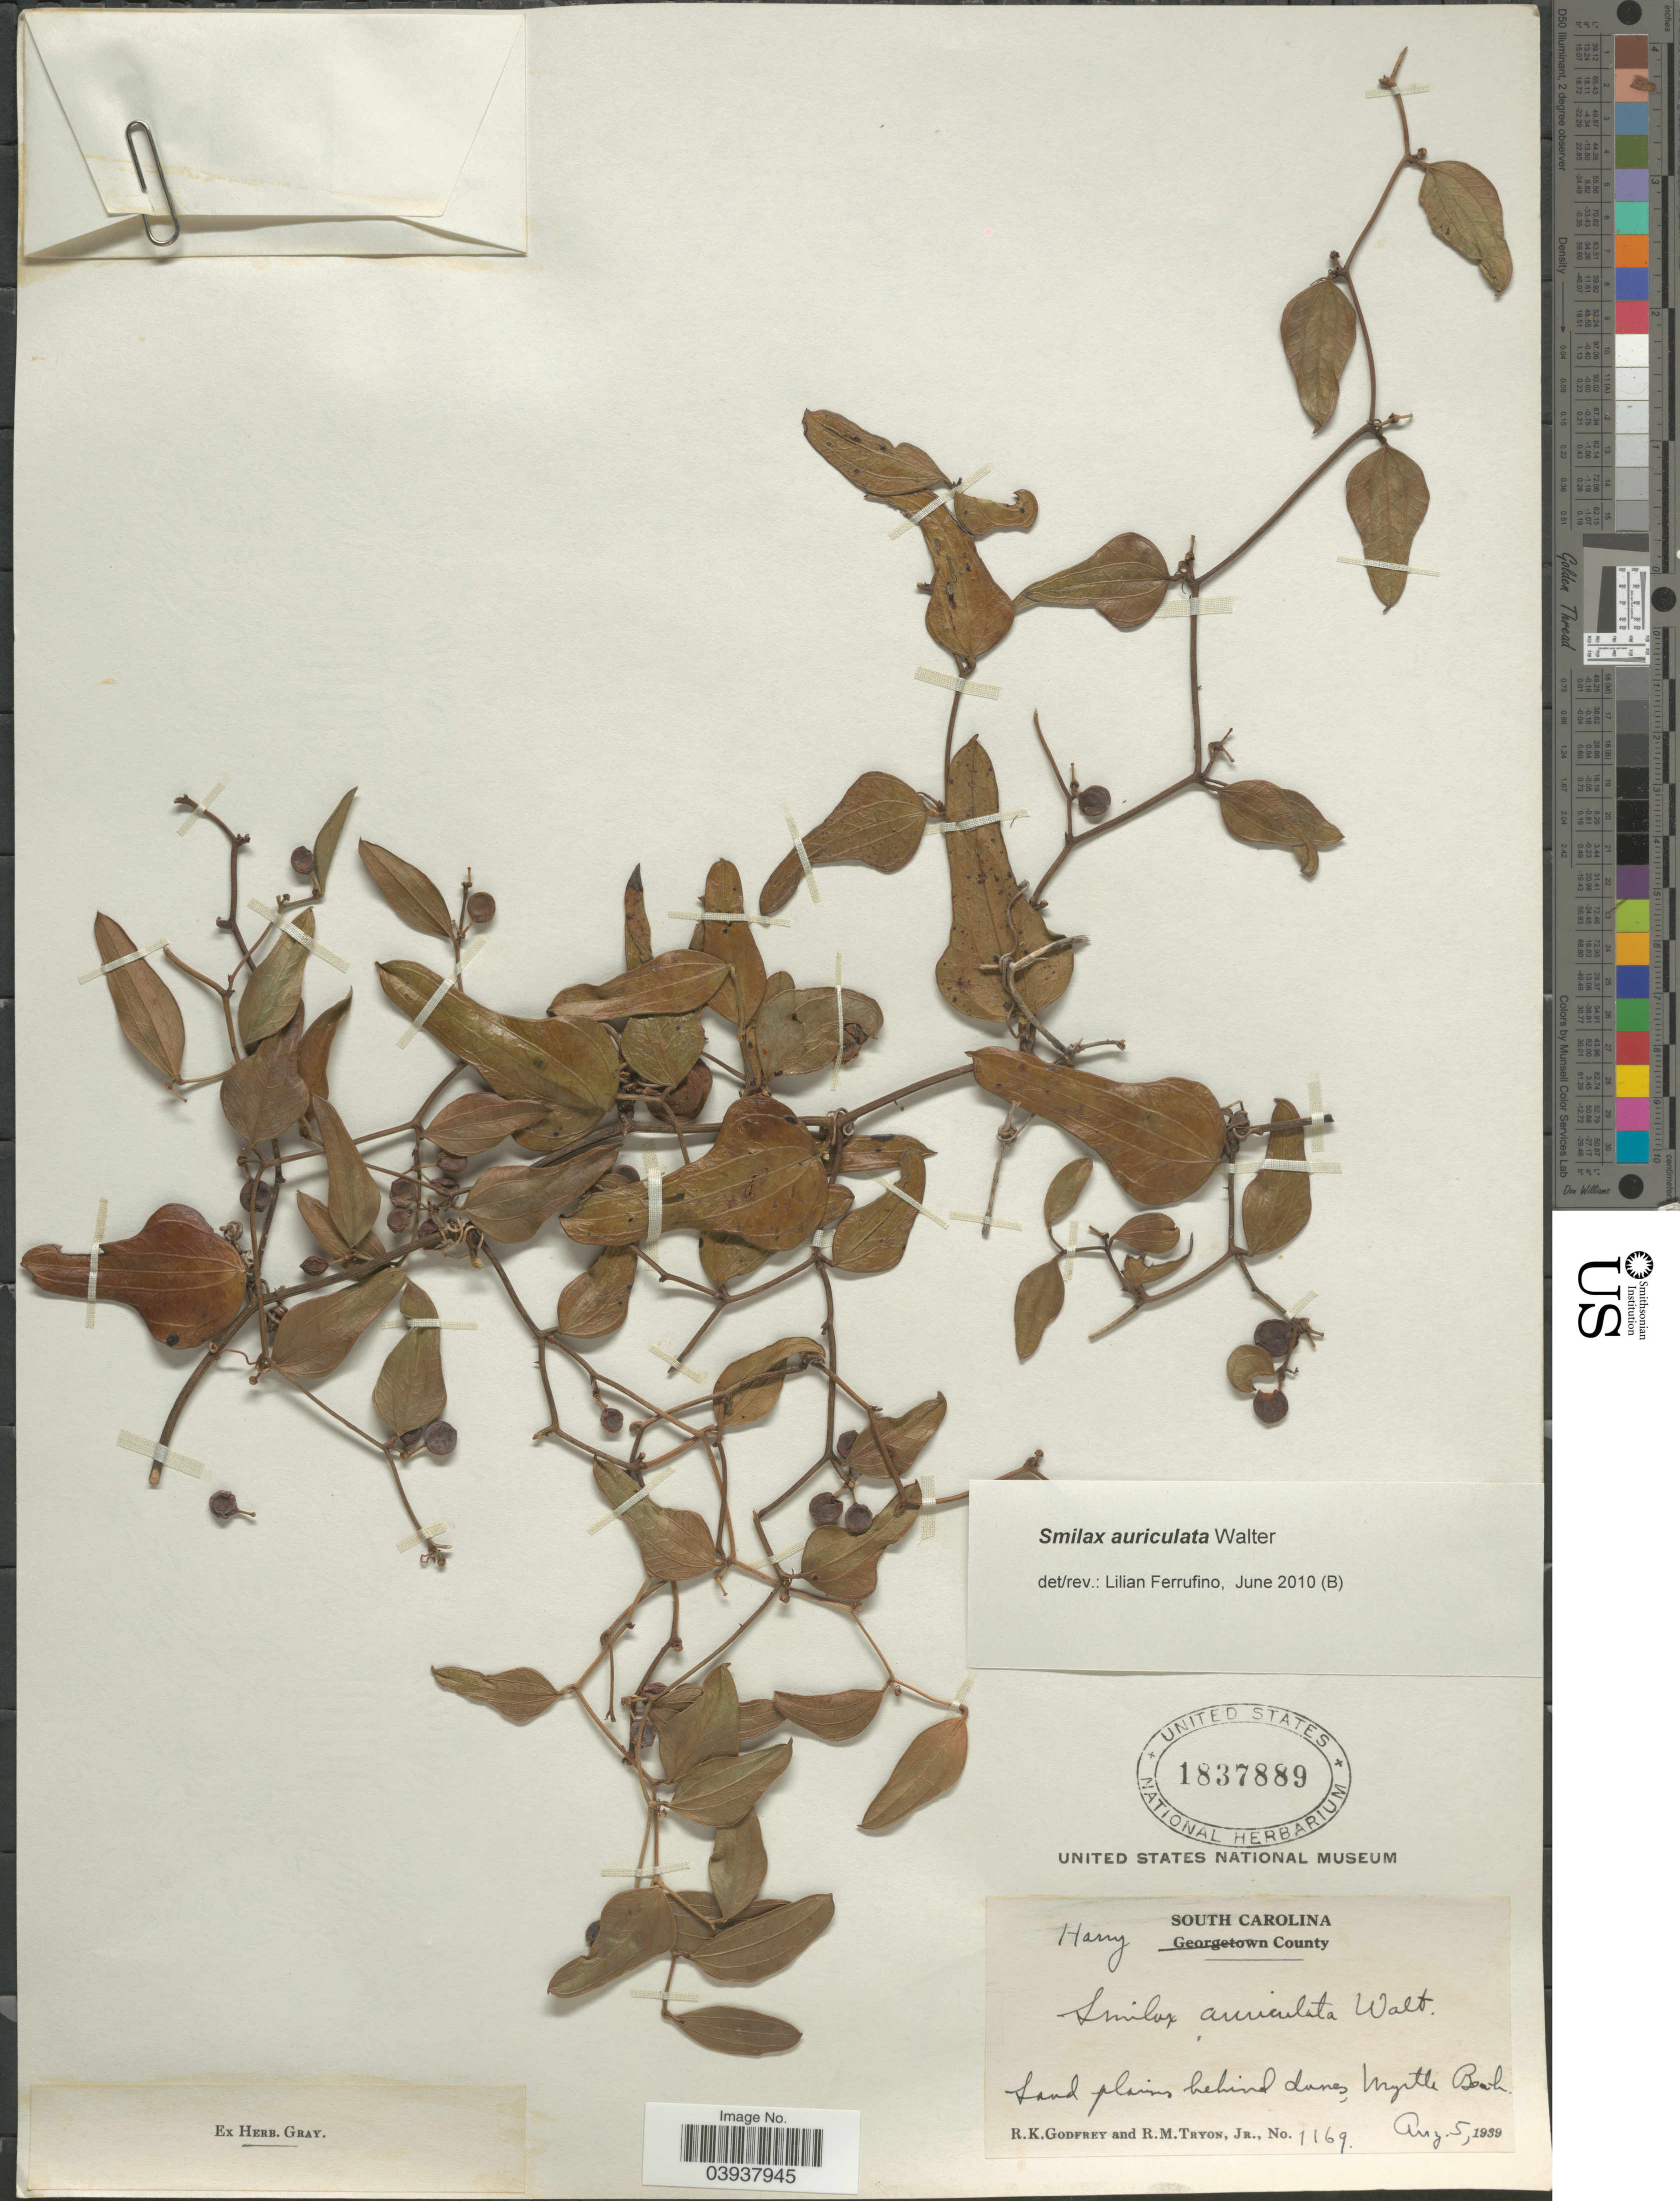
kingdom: Plantae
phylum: Tracheophyta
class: Liliopsida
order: Liliales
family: Smilacaceae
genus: Smilax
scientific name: Smilax auriculata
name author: Walter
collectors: R. K. Godfrey & R. Tryon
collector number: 1169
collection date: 1939-08-05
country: United States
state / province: South Carolina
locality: Harry County. Sand plains behind dunes, Myrtle Beach.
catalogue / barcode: US 1837889